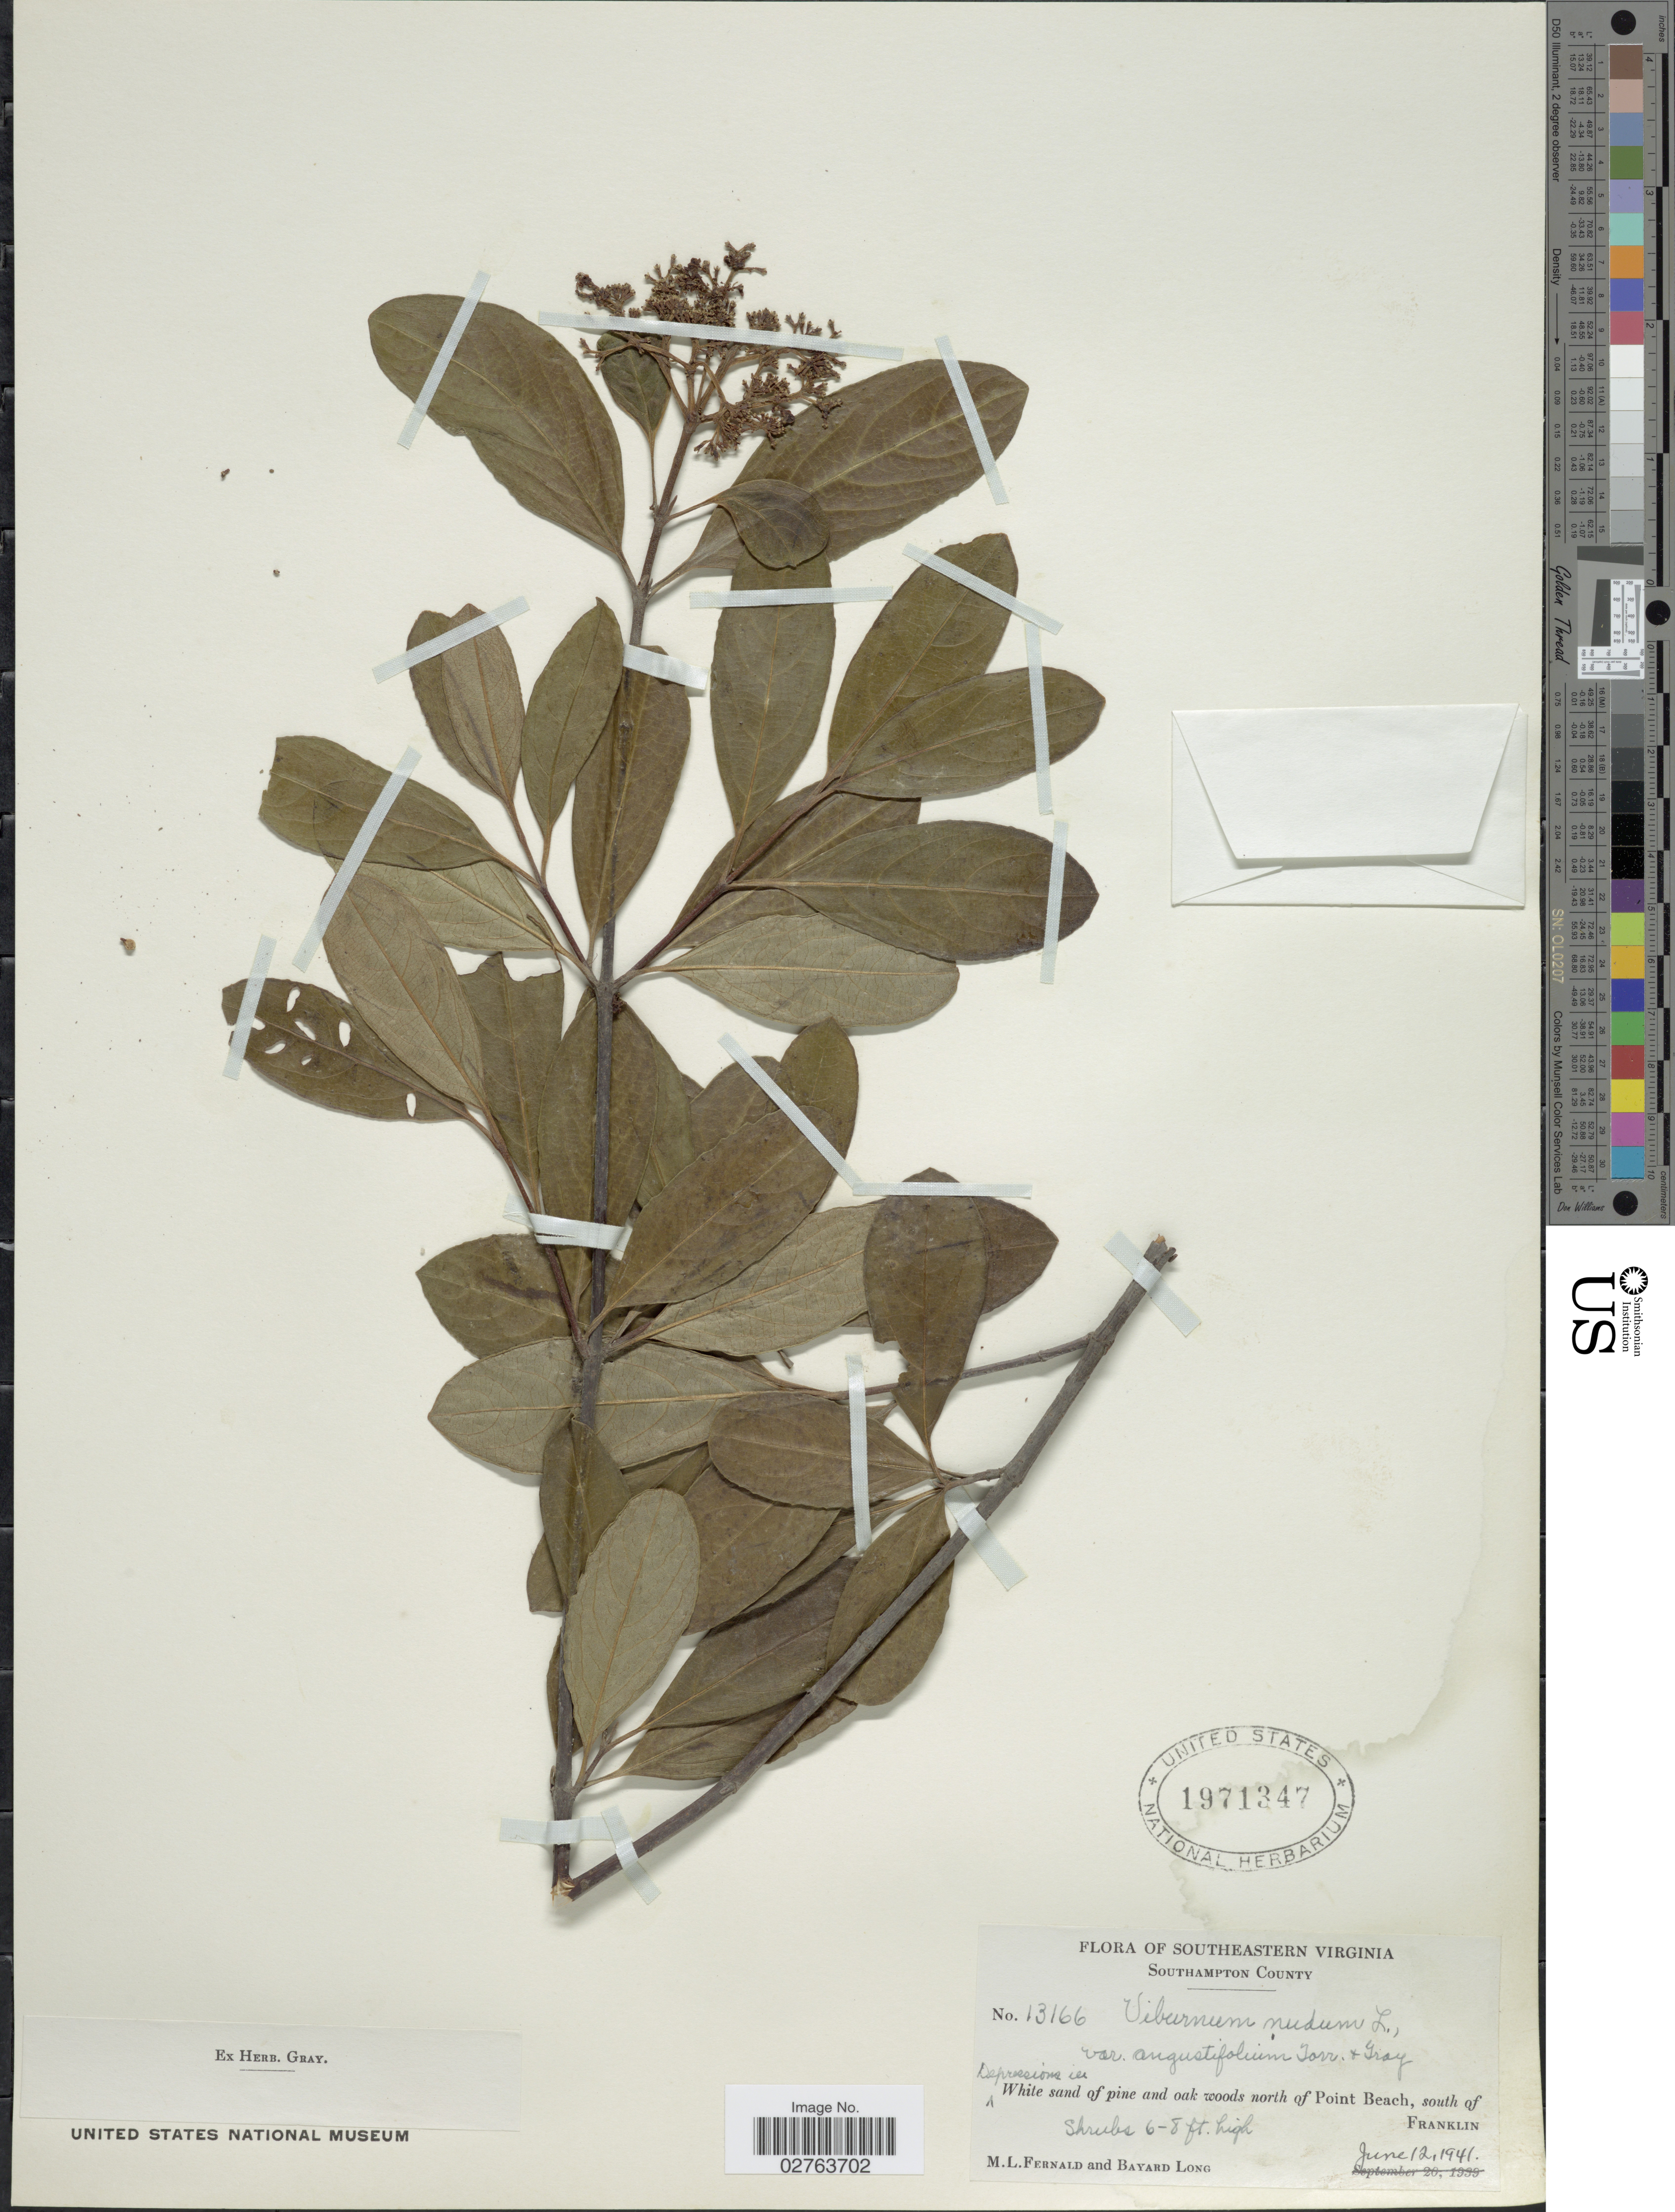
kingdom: Plantae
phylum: Tracheophyta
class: Magnoliopsida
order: Dipsacales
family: Viburnaceae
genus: Viburnum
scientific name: Viburnum nudum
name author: L.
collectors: M. L. Fernald & B. Long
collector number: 13166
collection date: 1941-06-12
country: United States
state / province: Virginia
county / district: Southampton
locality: Southeastern Virginia. Southampton County. White sand of pine and oak woods north of Point Beach, south of Franklin.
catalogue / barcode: US 1971347